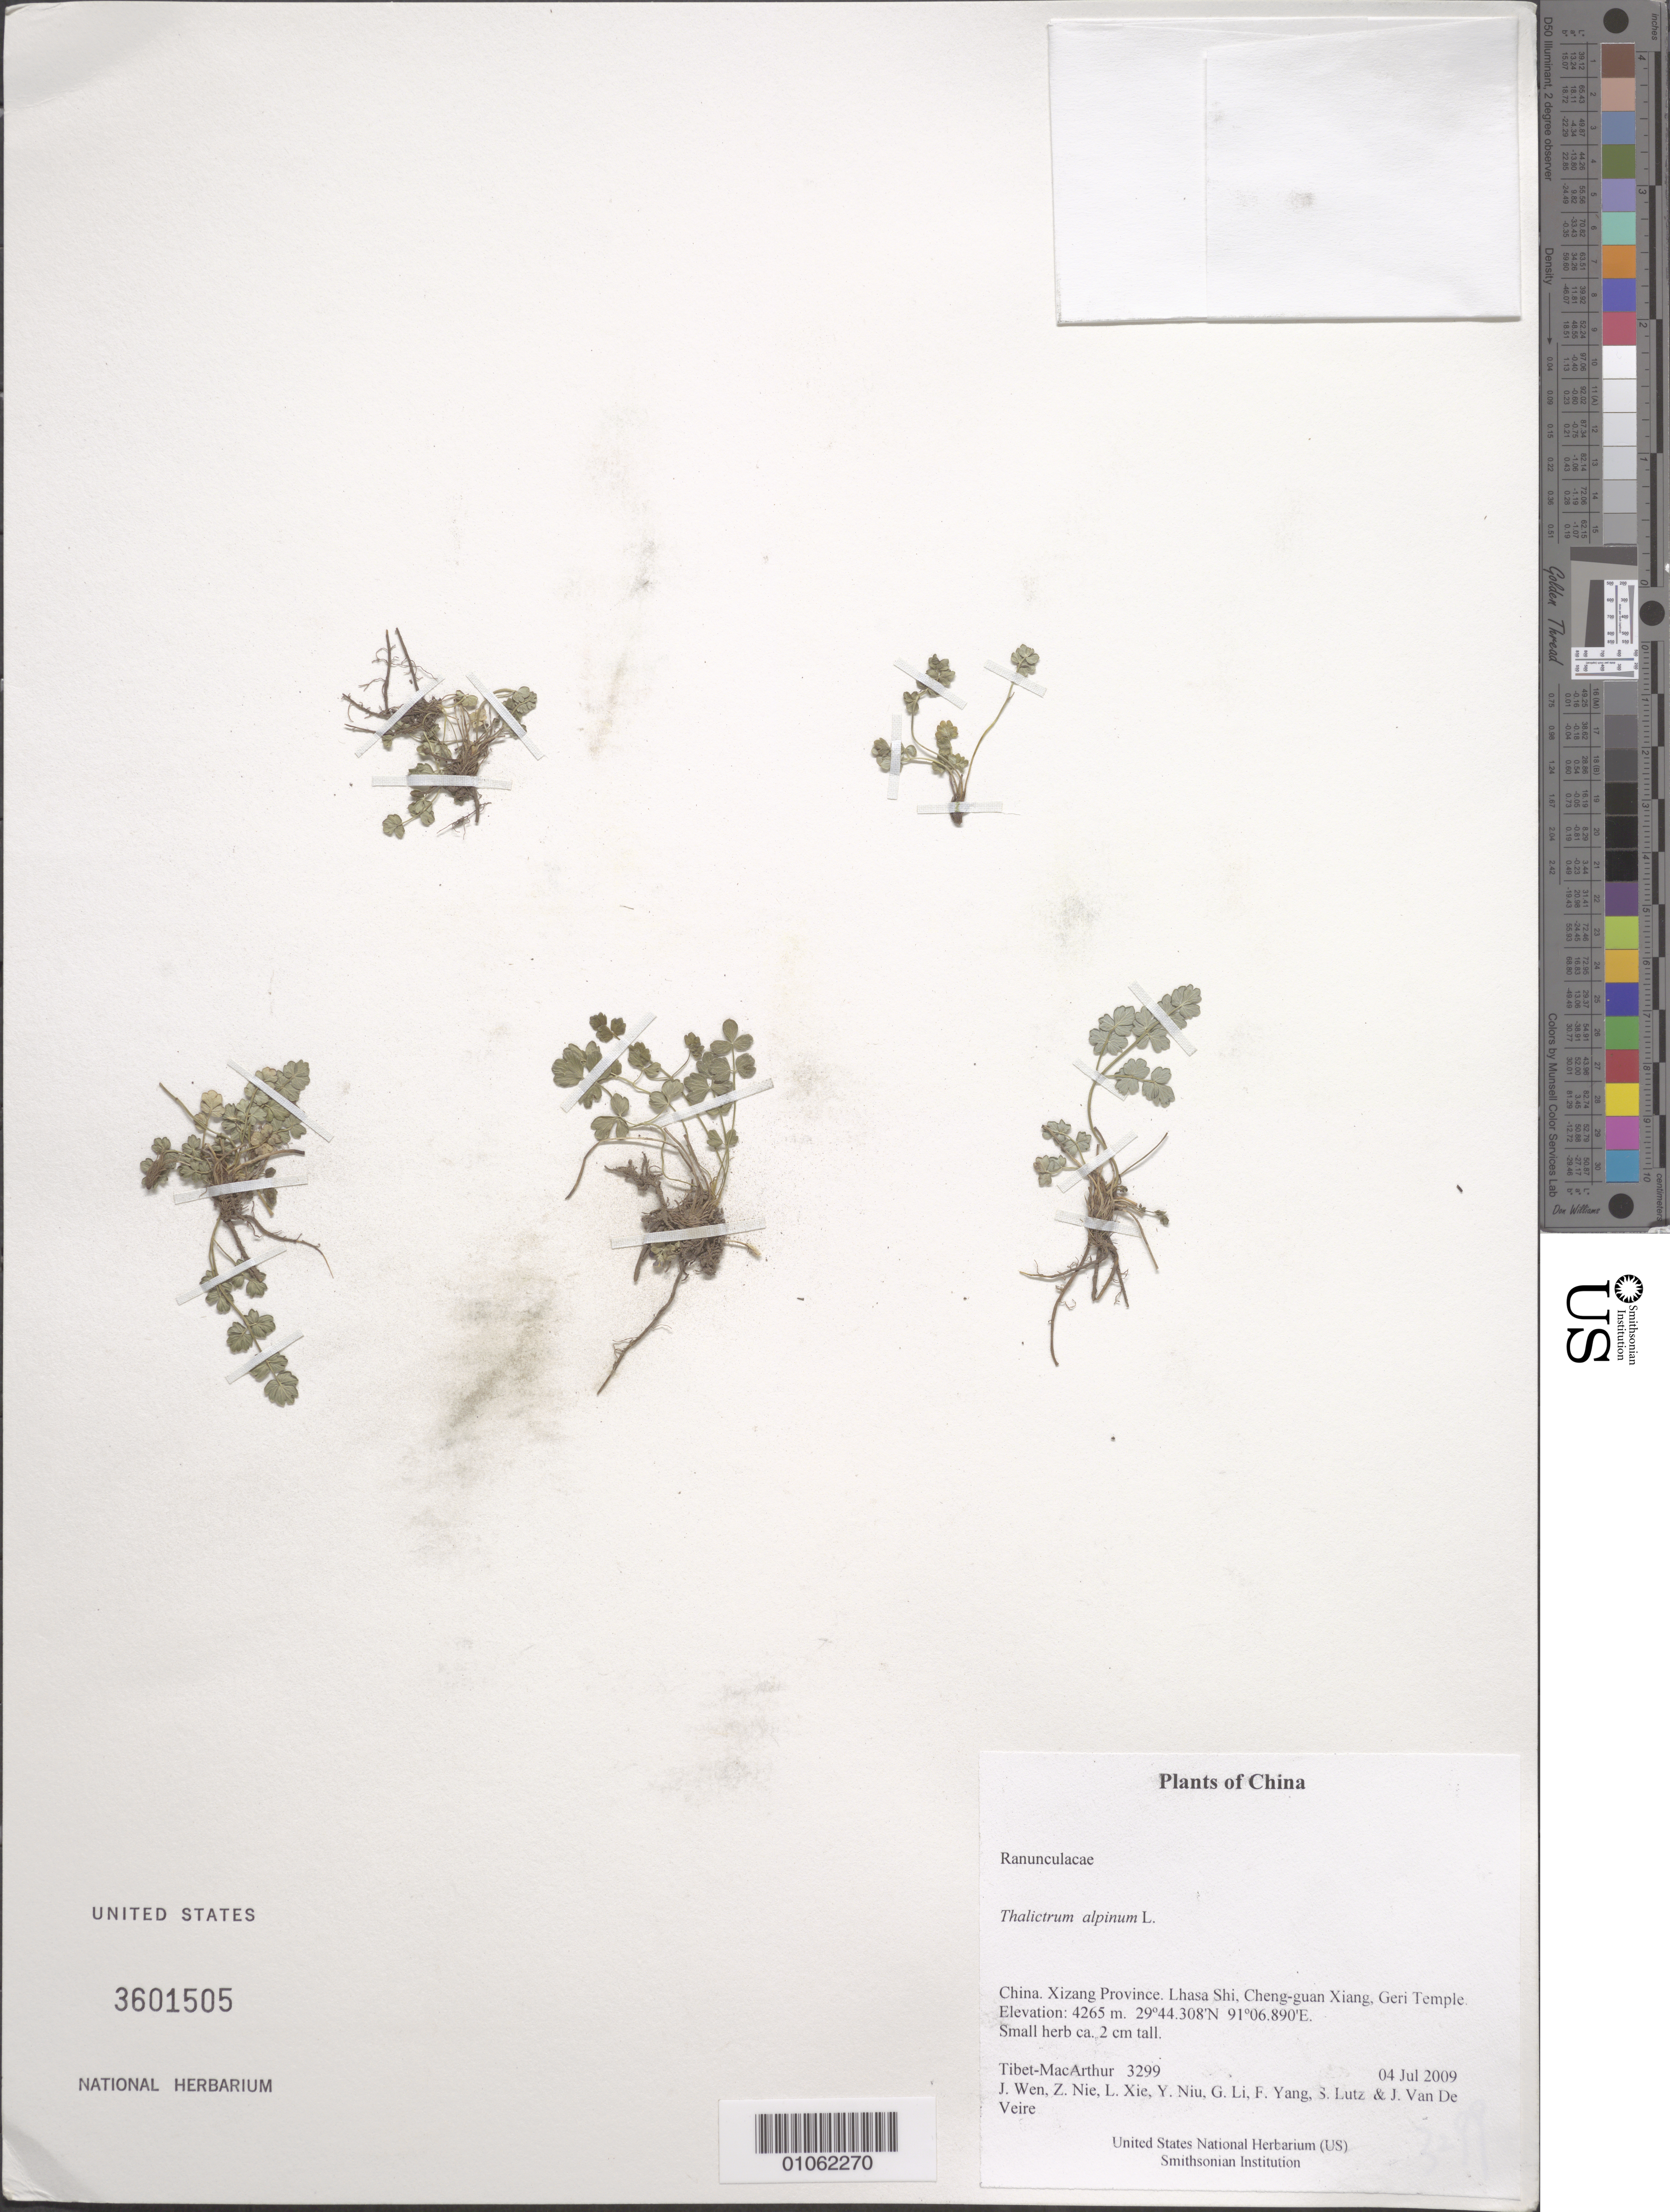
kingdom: Plantae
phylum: Tracheophyta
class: Magnoliopsida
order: Ranunculales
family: Ranunculaceae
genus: Thalictrum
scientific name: Thalictrum alpinum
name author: L.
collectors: Tibet-MacArthur, J. Wen, Z. Nie, L. Xie, Y. Niu, G. Li, F. Yang, S. Lutz & J. Van De Veire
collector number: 3299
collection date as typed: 04 Jul 2009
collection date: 2009-07-04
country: China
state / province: Xizang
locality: Lhasa Shi, Cheng-guan Xiang, Geri Temple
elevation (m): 4265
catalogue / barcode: US 3601505